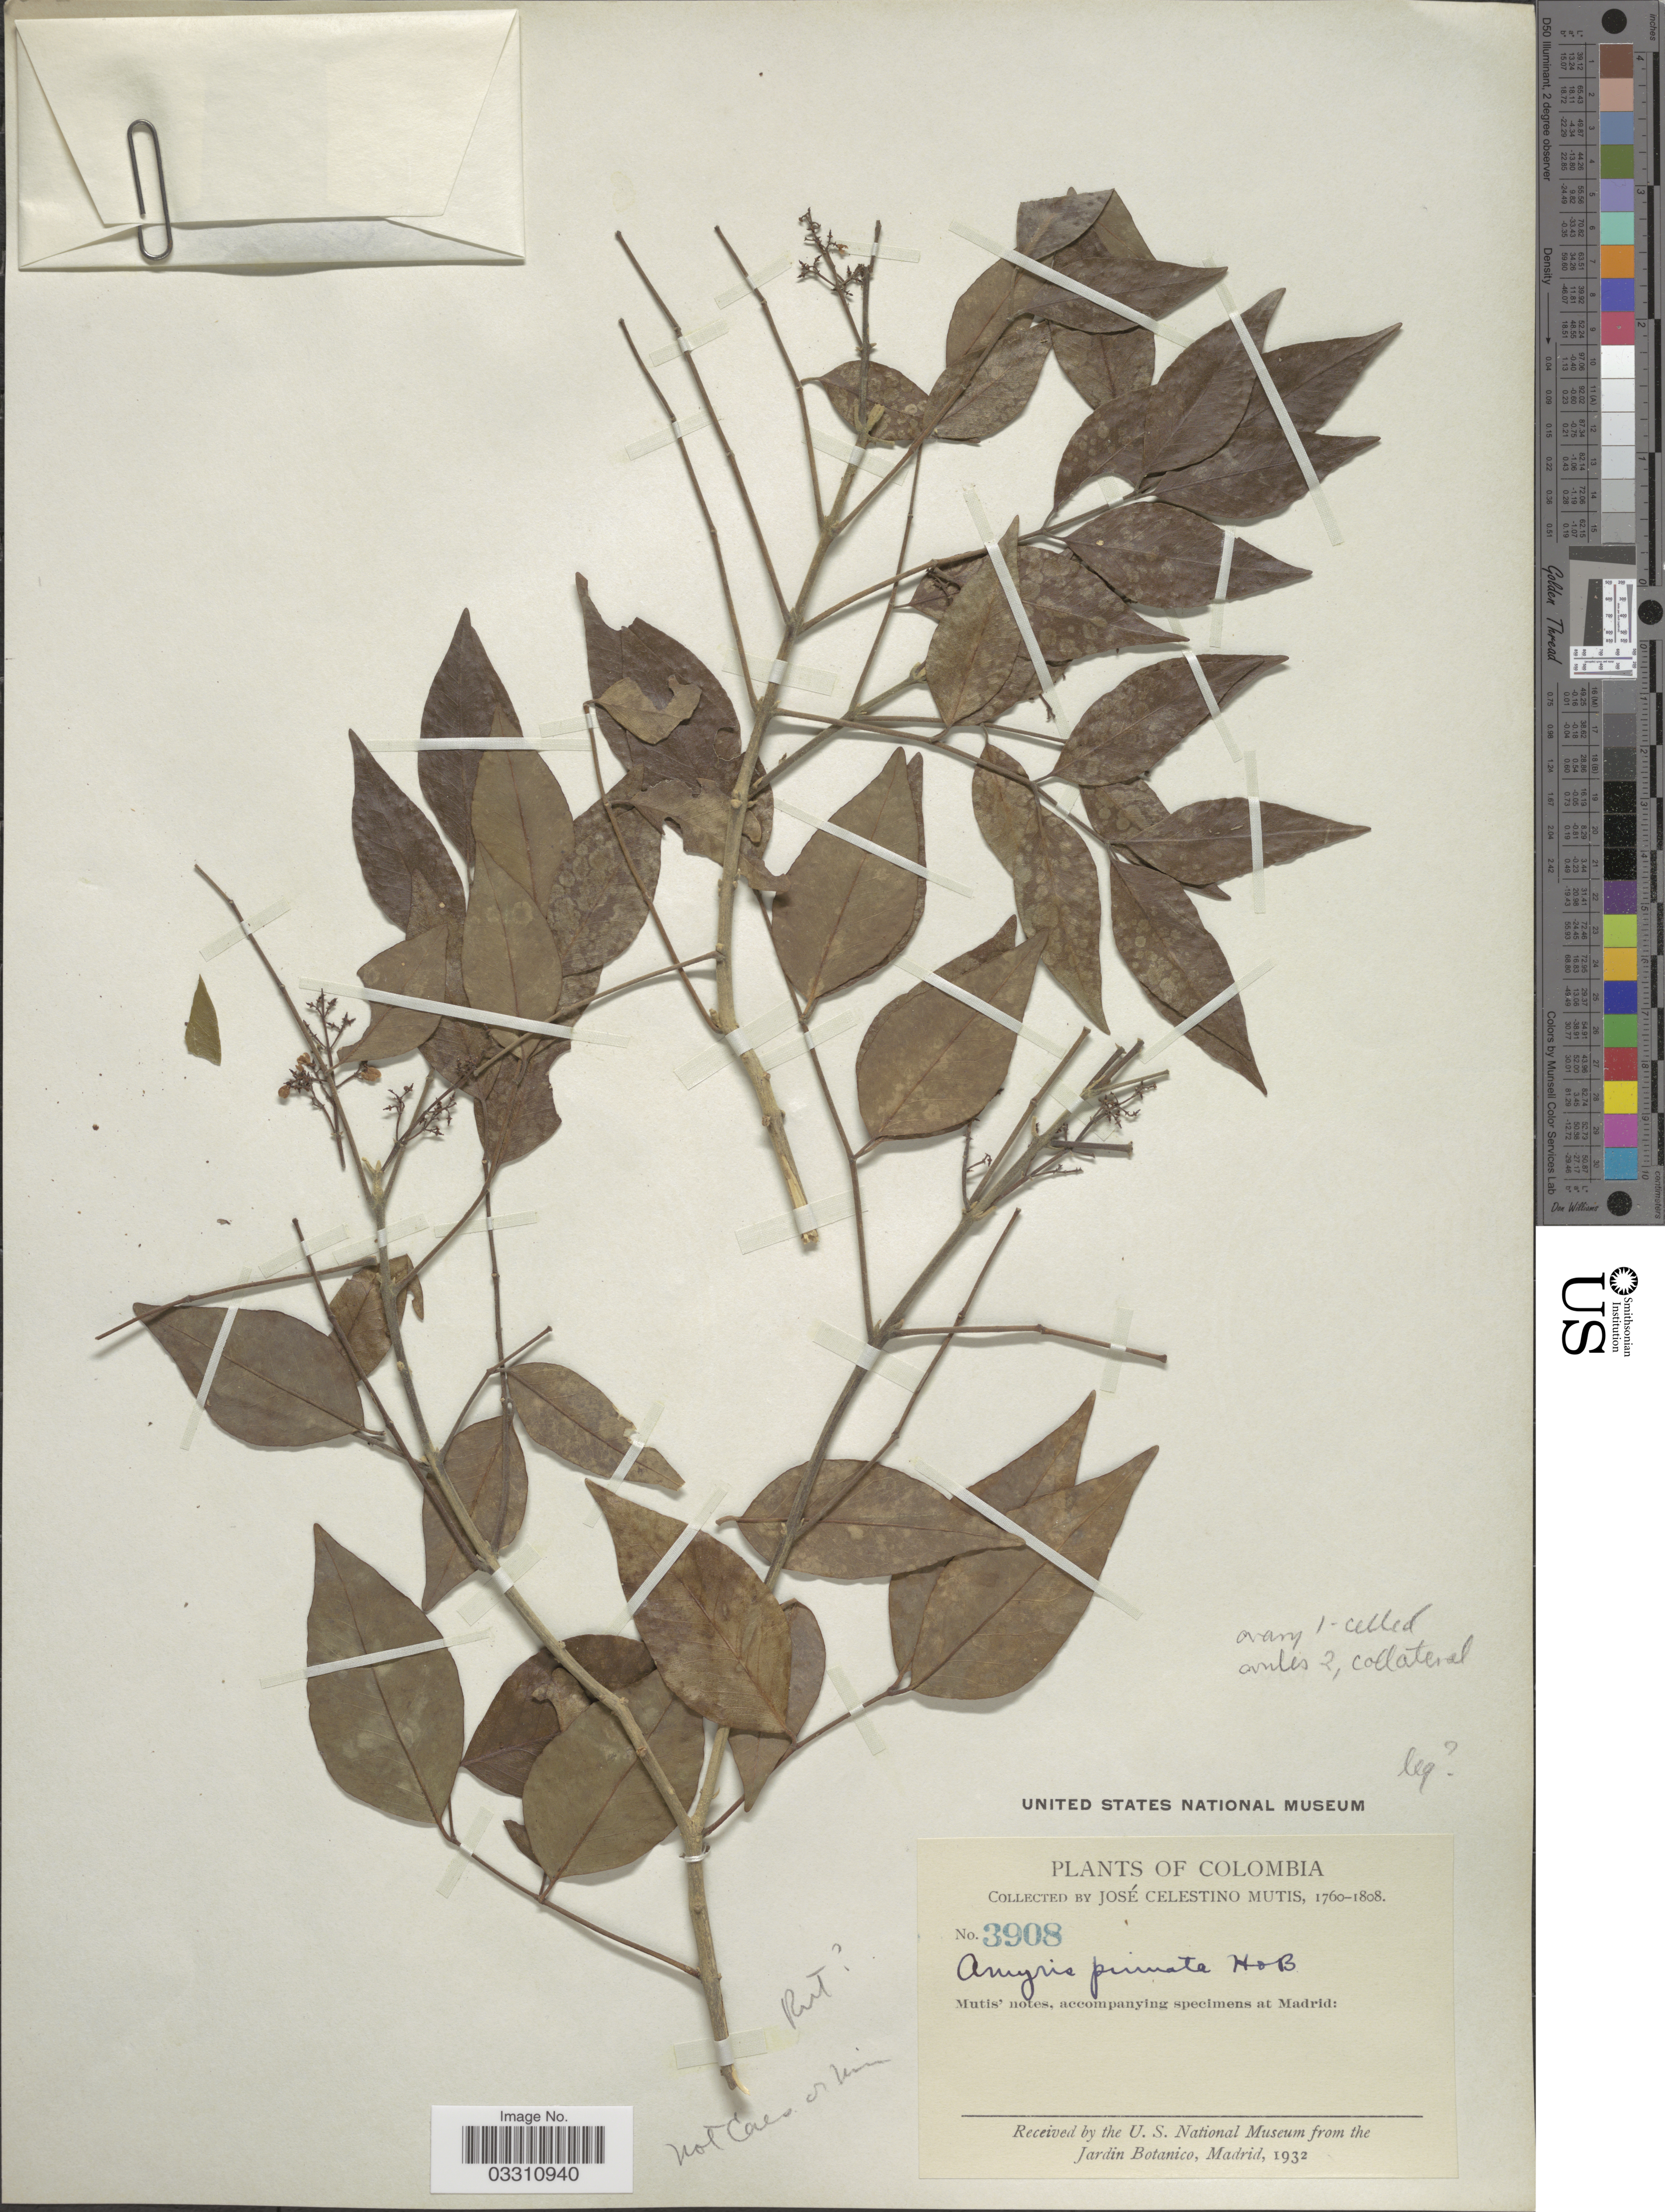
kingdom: Plantae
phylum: Tracheophyta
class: Magnoliopsida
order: Sapindales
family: Rutaceae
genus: Amyris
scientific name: Amyris pinnata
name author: Kunth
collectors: J. C. B. Mutis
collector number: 3908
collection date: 1760/1808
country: Colombia